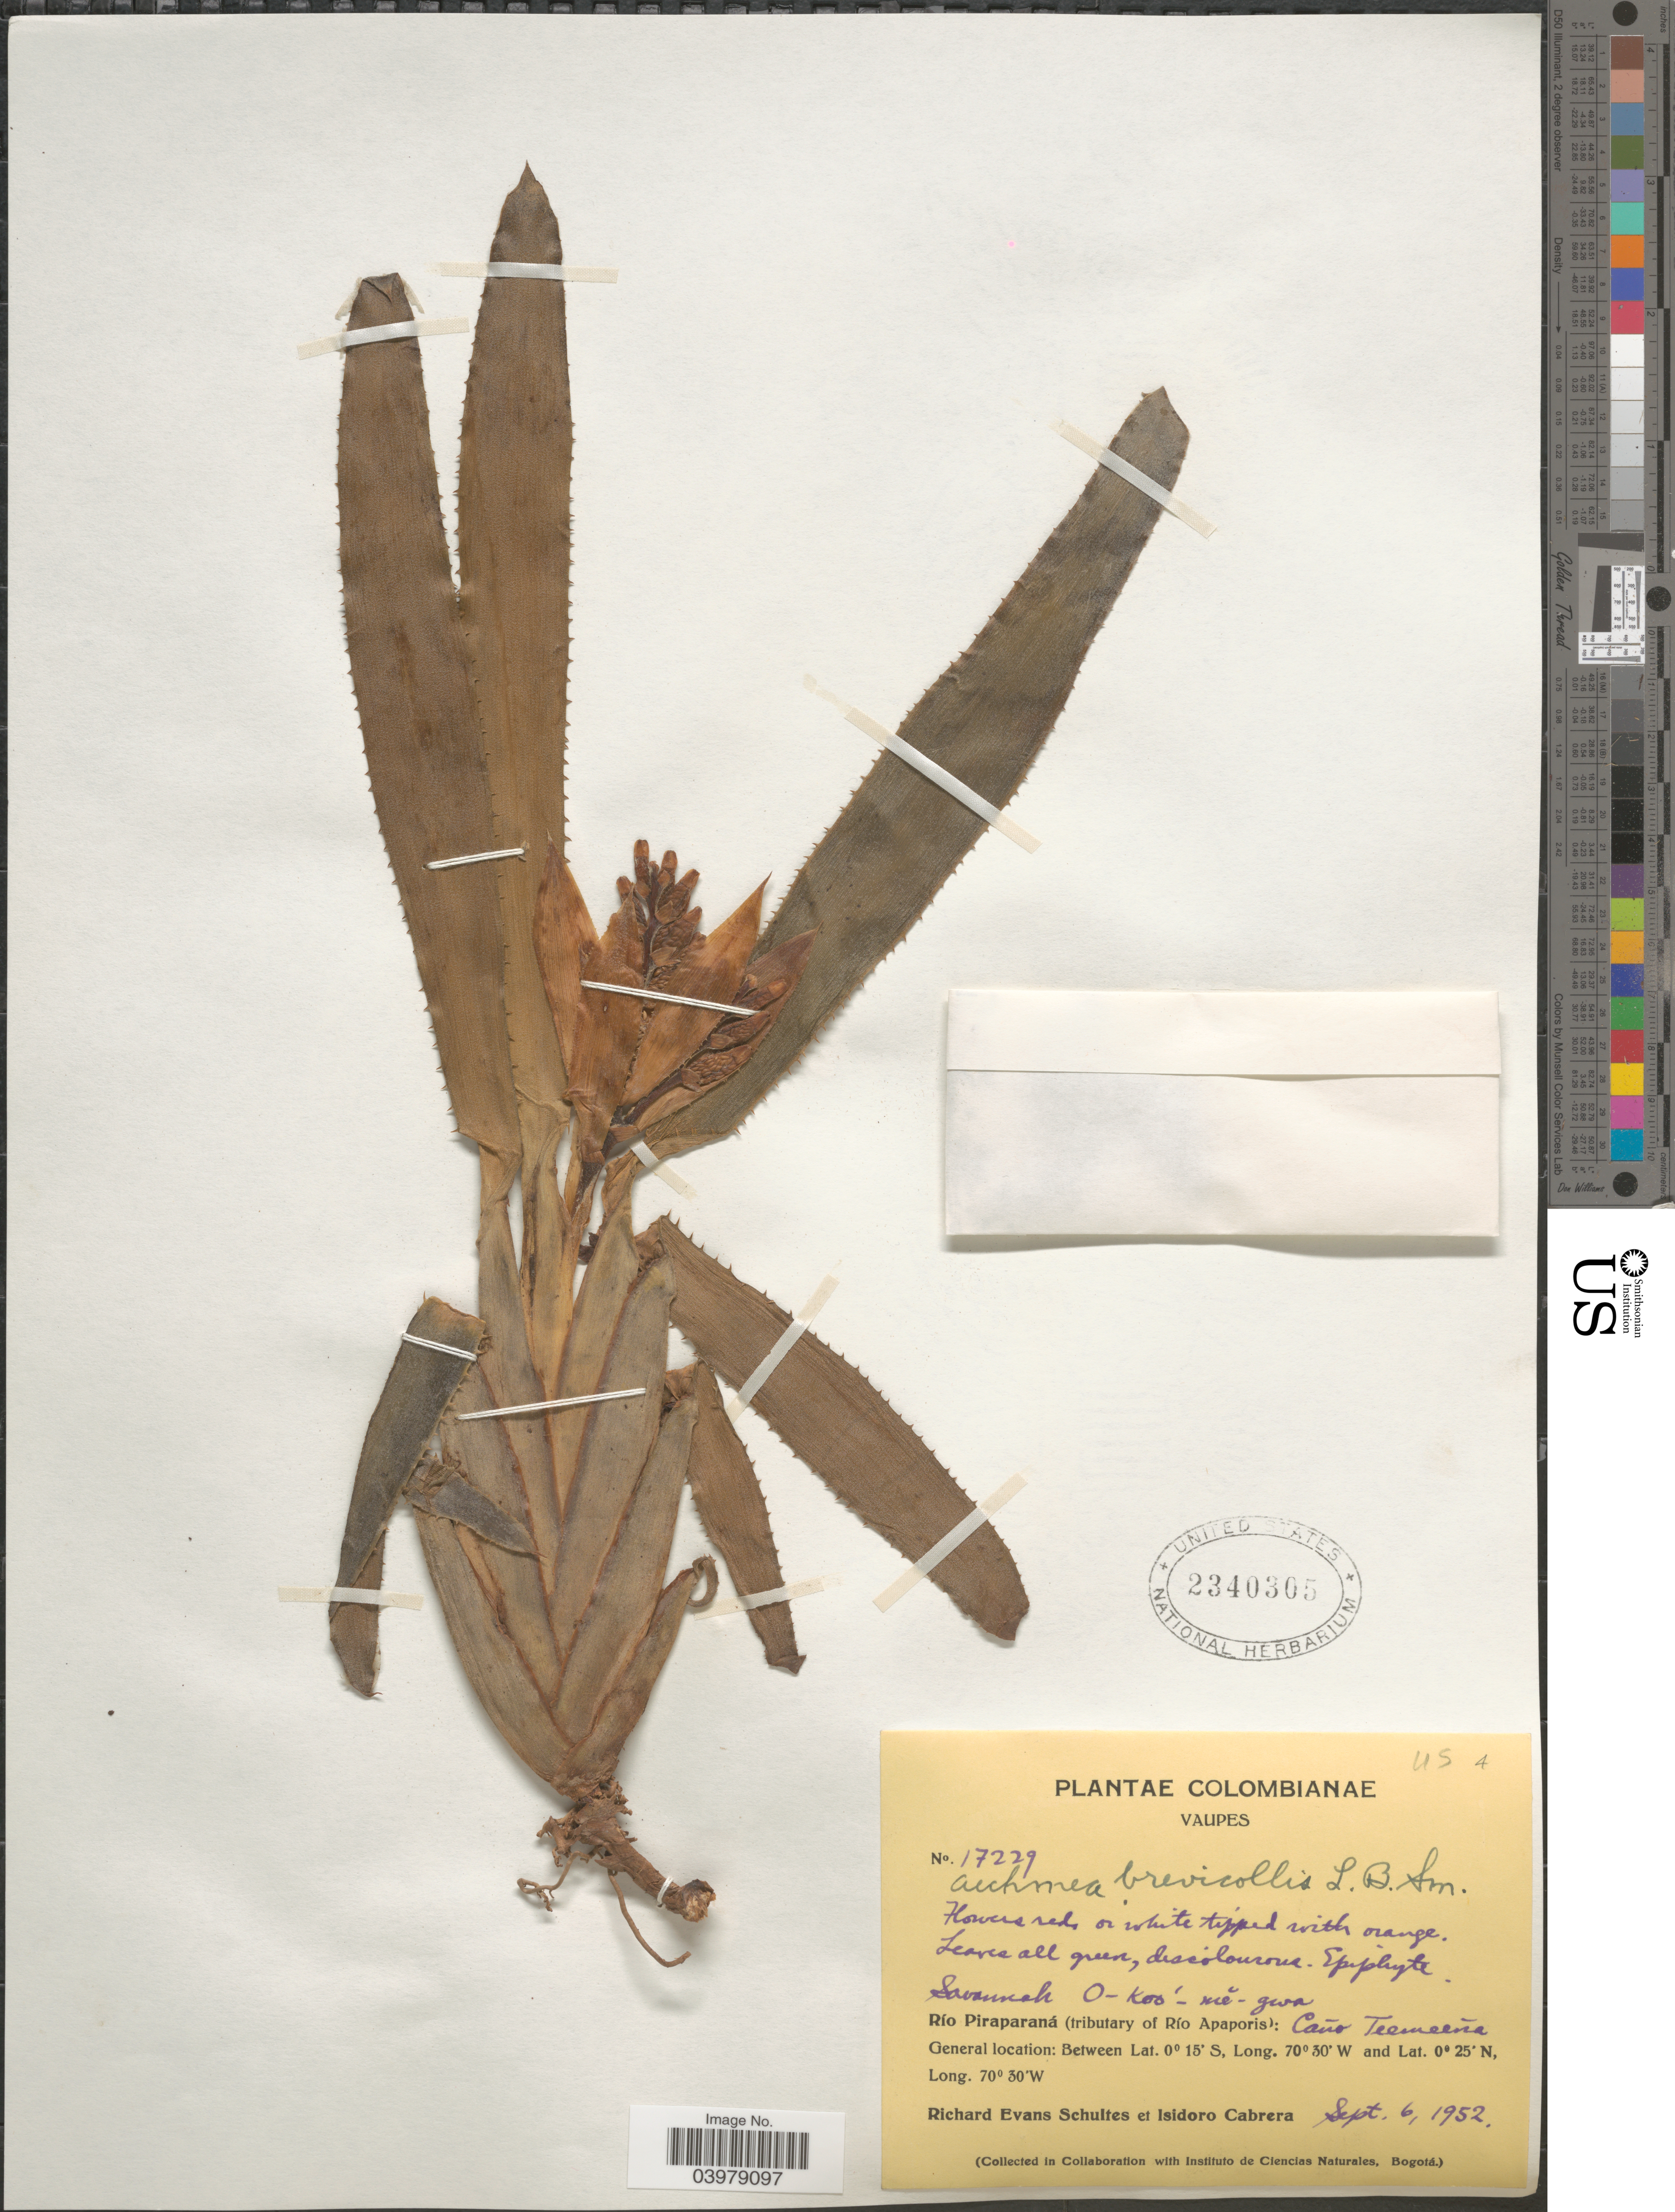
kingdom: Plantae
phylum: Tracheophyta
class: Liliopsida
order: Poales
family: Bromeliaceae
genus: Aechmea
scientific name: Aechmea brevicollis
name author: L.B. Sm.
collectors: R. E. Schultes & I. Cabrera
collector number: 17229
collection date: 1952-09-06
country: Colombia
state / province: Vaupés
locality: Savannah O-Koo'-niĕ-gwa. Río Piraparaná (tributary of Río Apaporis): Caño Teemeeña.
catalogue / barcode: US 2340305